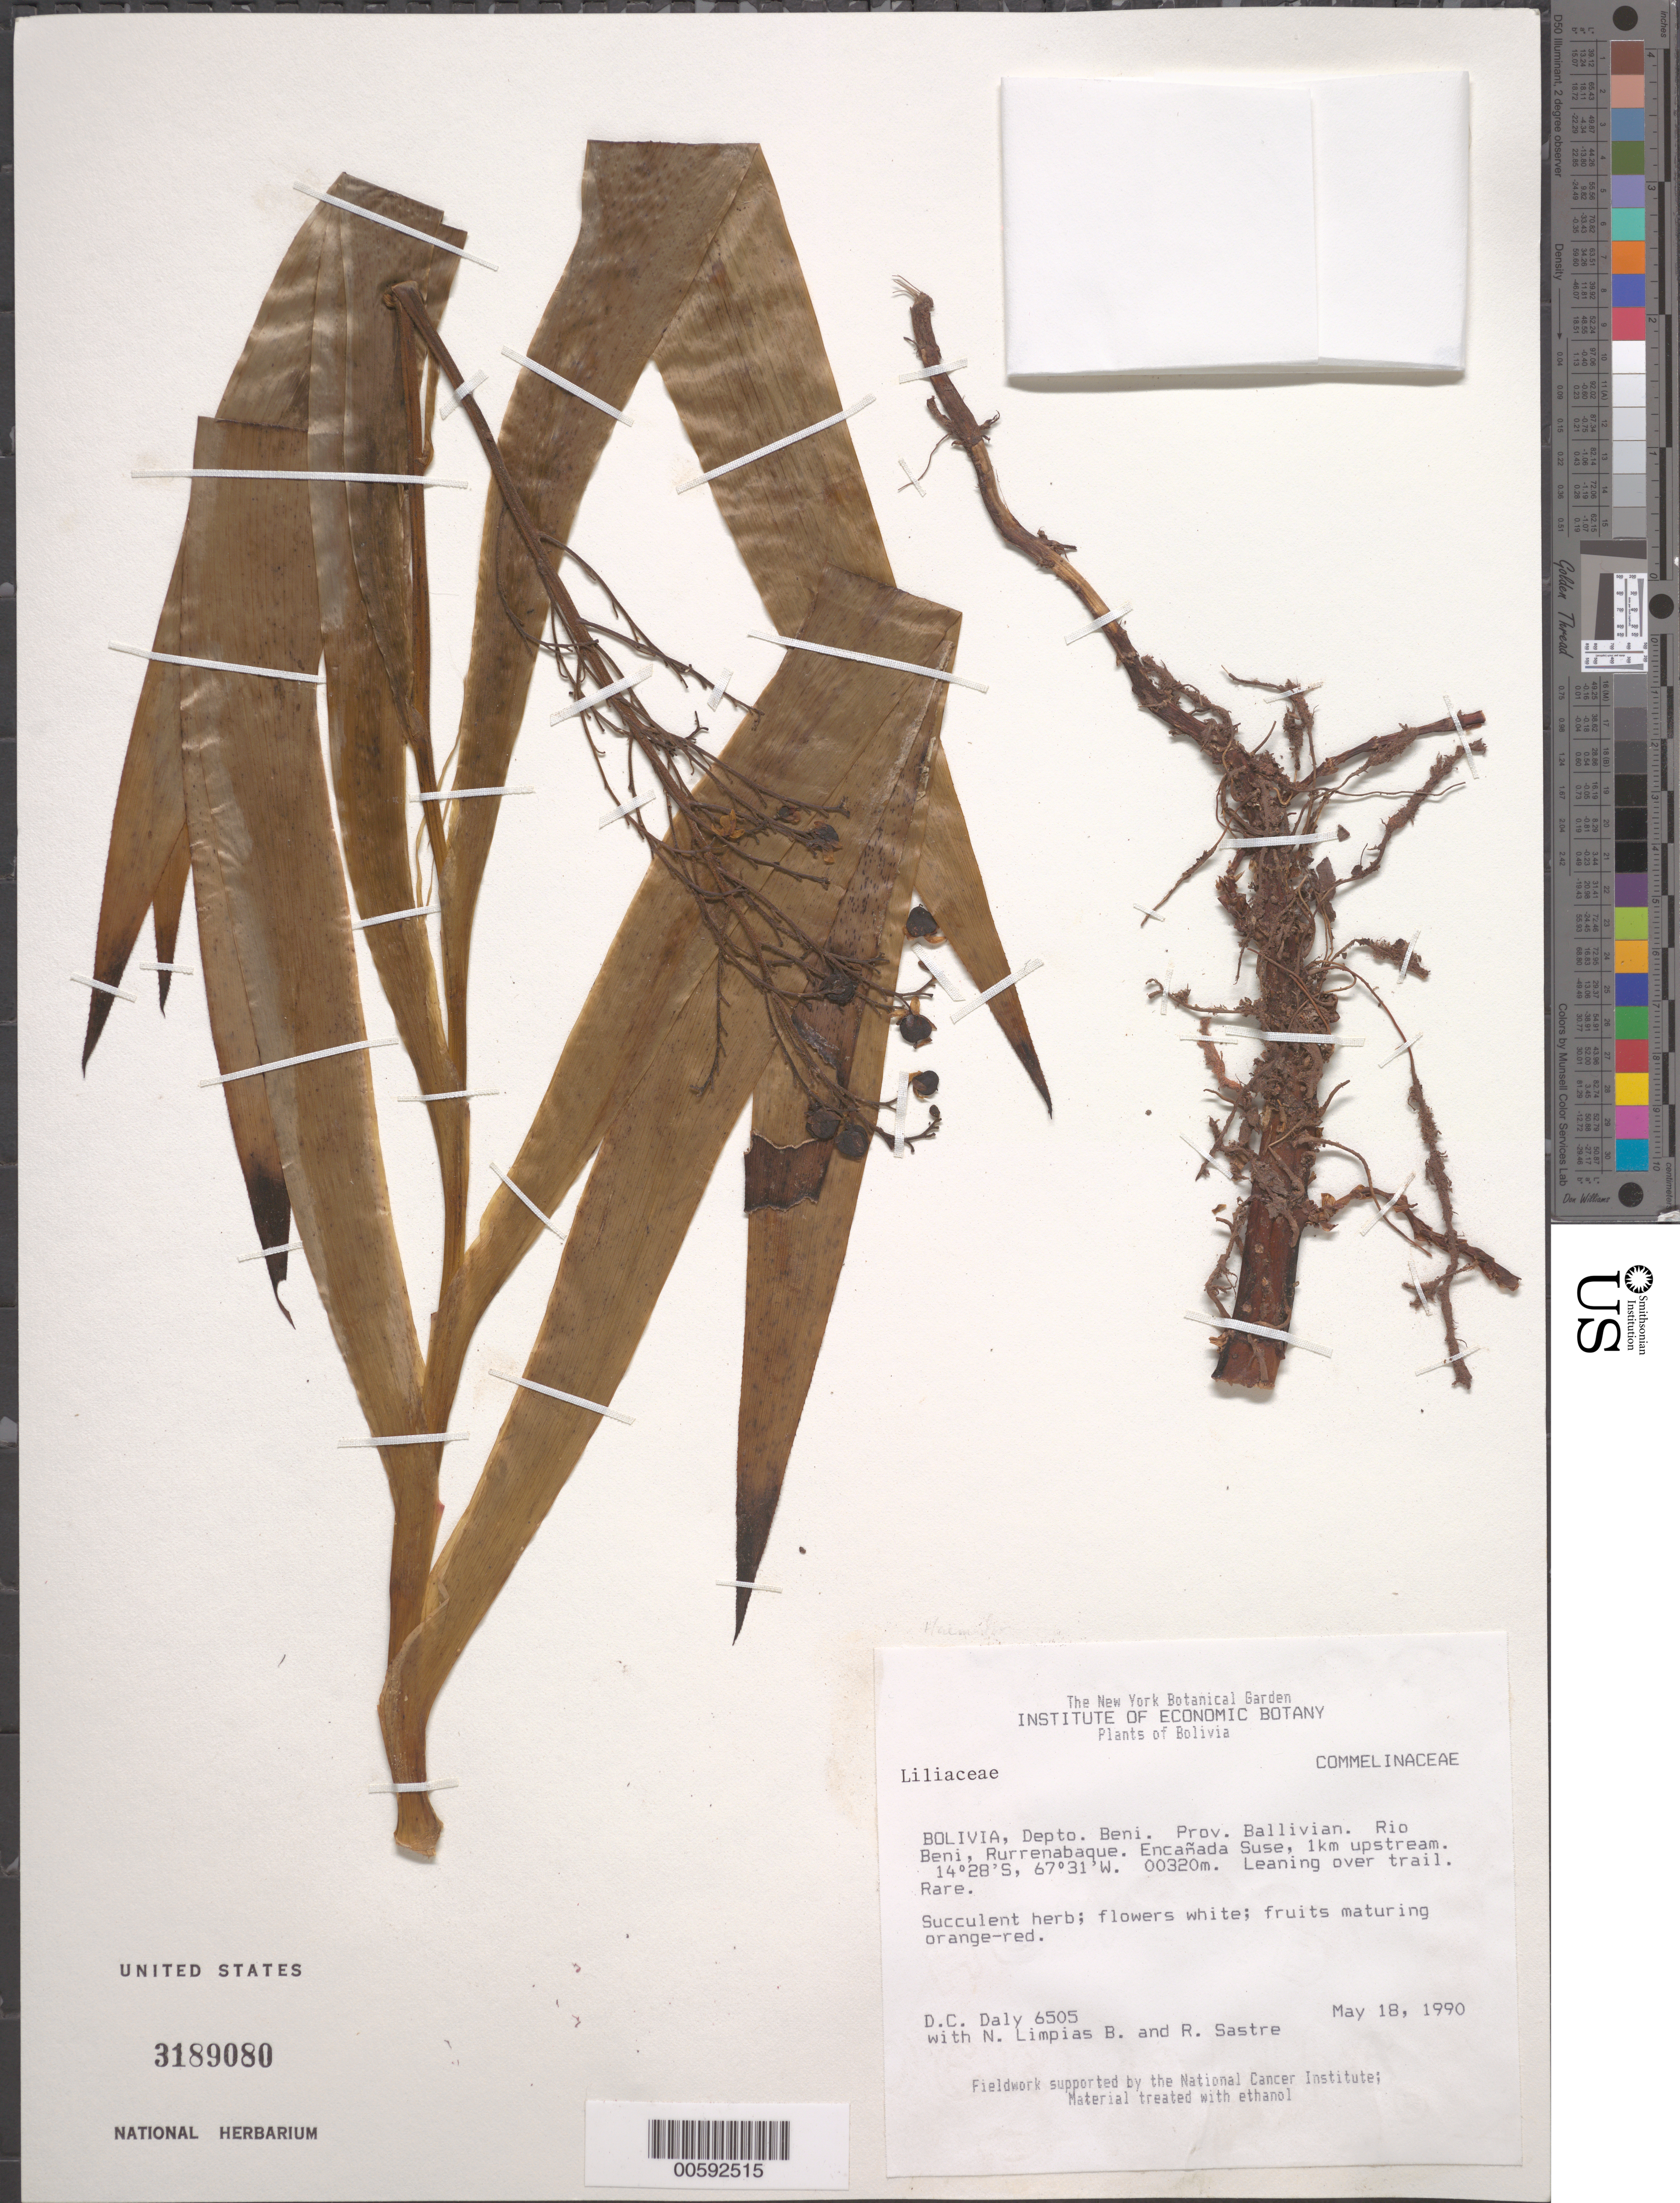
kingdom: Plantae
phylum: Tracheophyta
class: Liliopsida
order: Commelinales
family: Haemodoraceae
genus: Xiphidium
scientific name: Xiphidium caeruleum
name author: Aubl.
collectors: D. C. Daly, N. Limpias B. & R. Sastre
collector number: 6505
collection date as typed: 18 May 1990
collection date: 1990-05-18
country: Bolivia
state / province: Beni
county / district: General José Ballivián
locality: Rio Beni, Rurrenabaque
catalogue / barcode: US 3189080